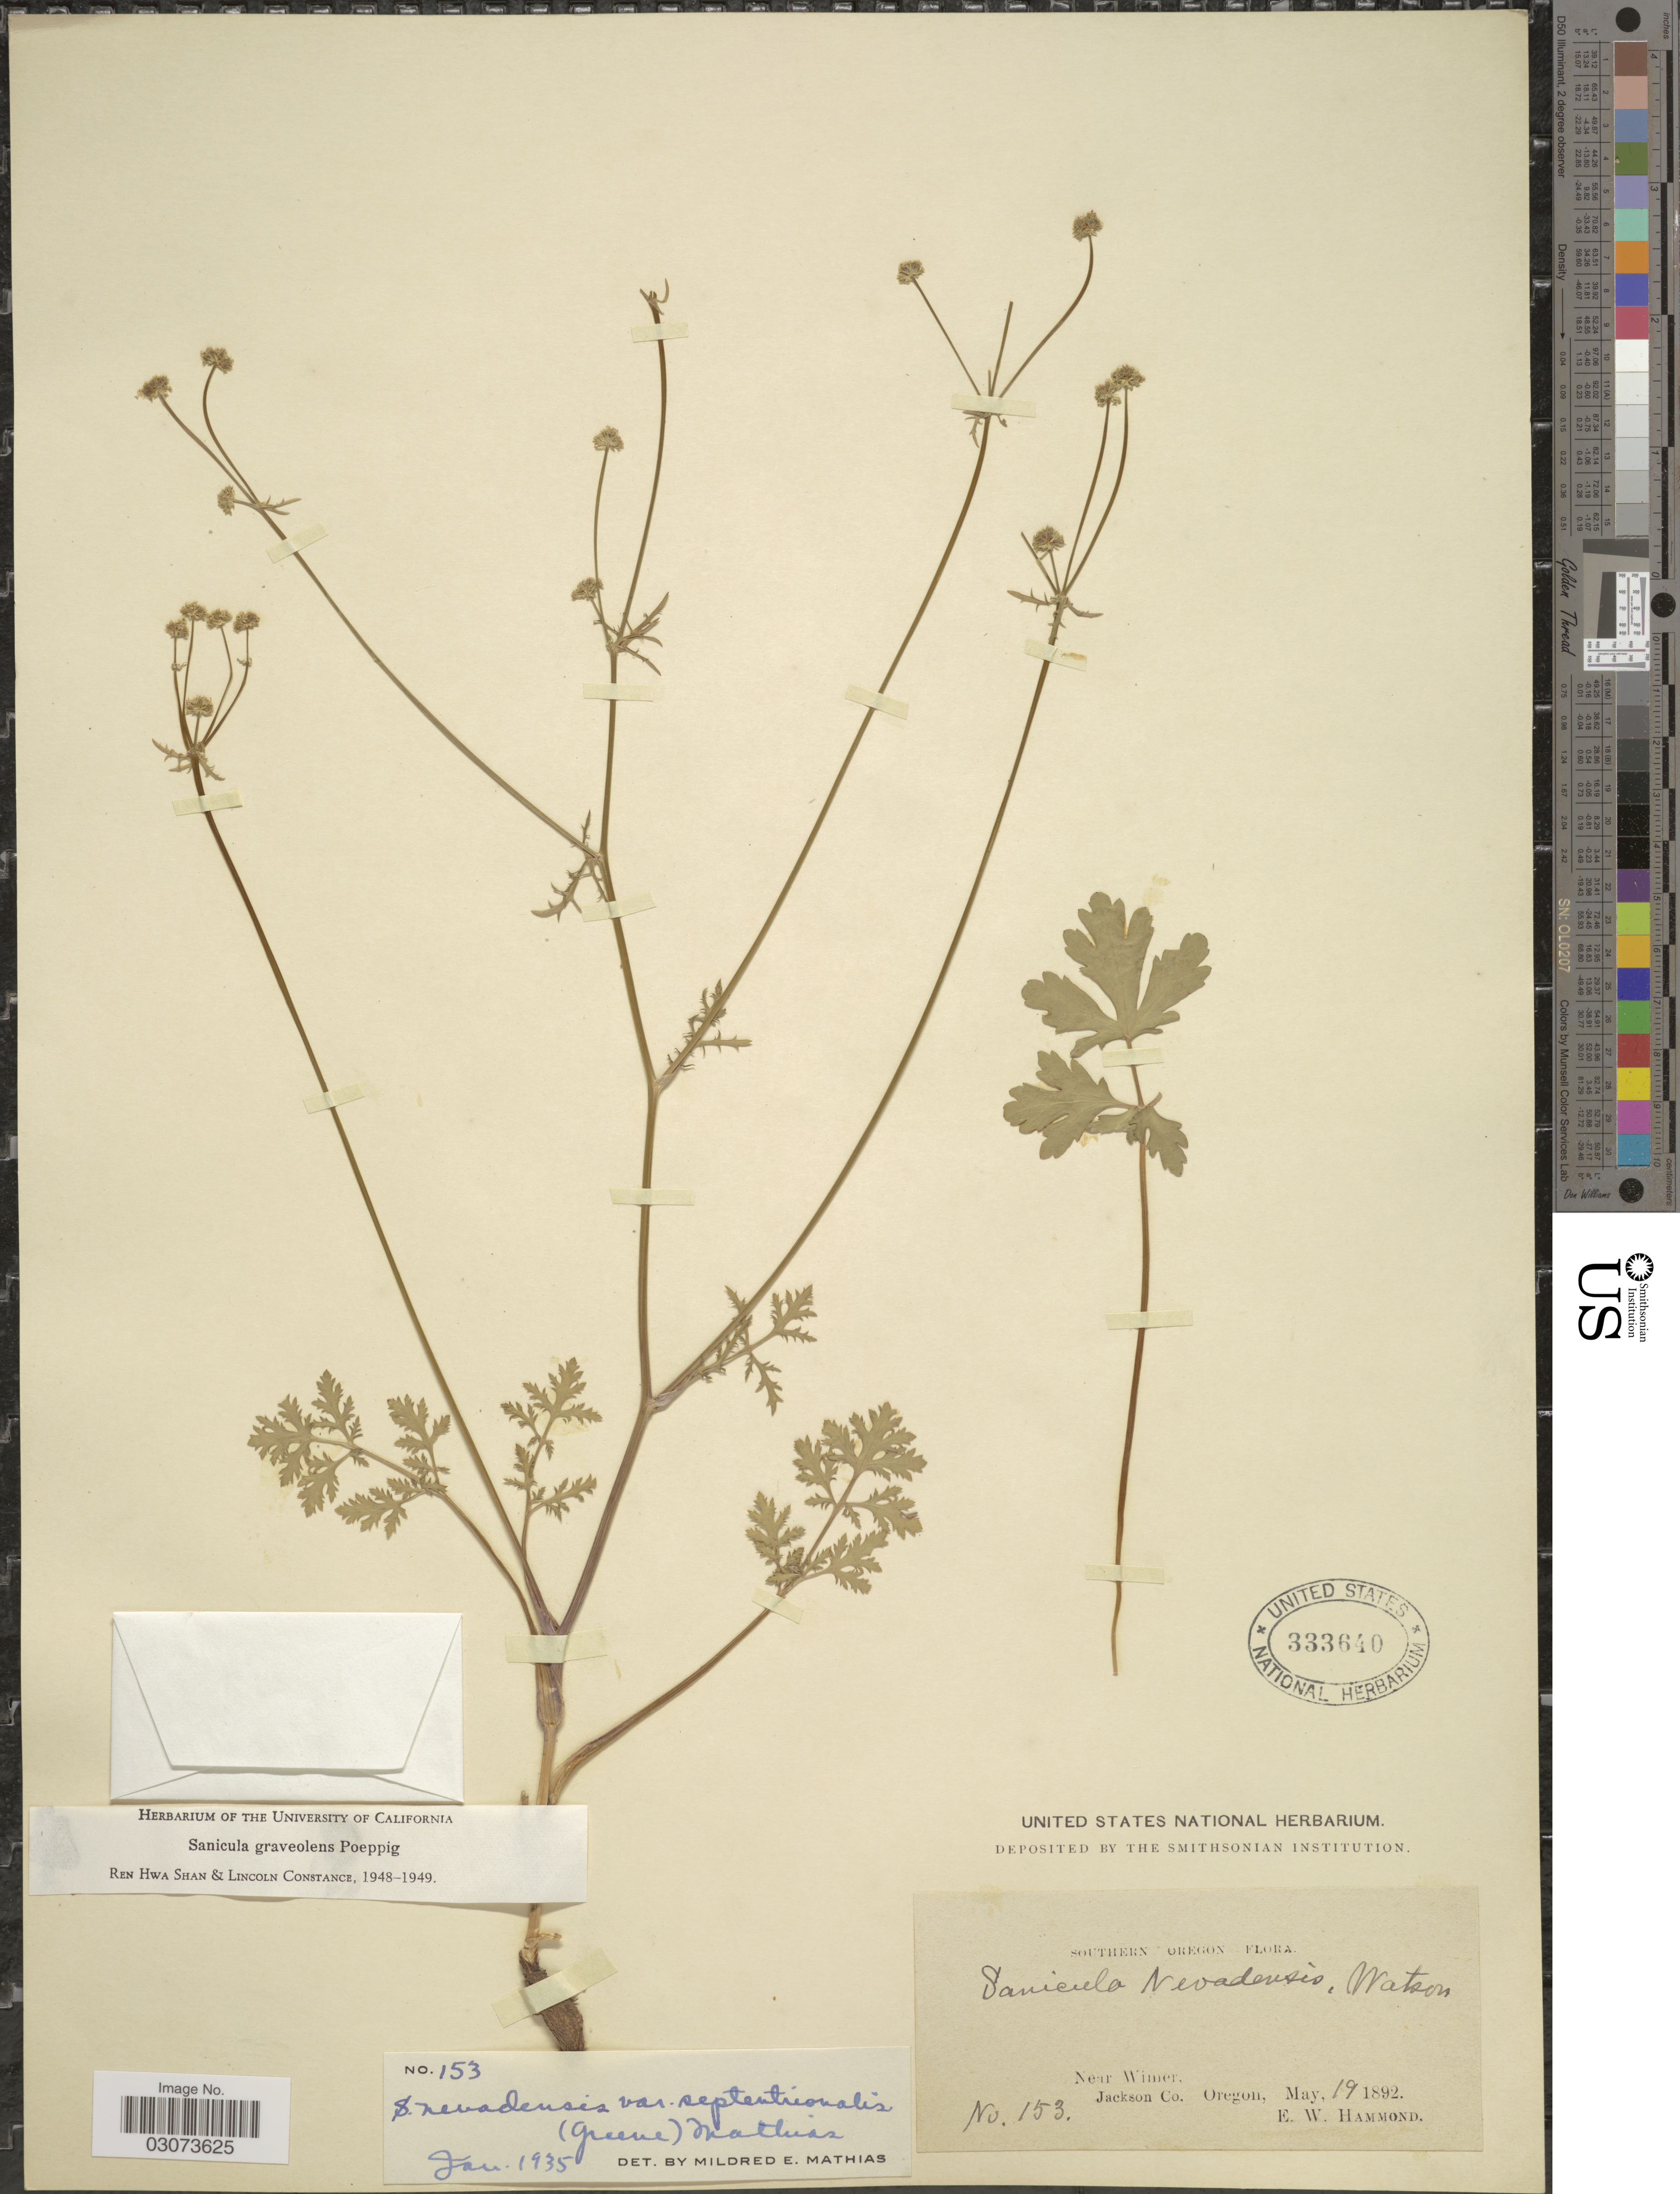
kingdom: Plantae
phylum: Tracheophyta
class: Magnoliopsida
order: Apiales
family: Apiaceae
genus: Sanicula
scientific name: Sanicula graveolens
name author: Poepp. ex DC.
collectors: E. Hammond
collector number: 153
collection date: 1892-05-19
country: United States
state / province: Oregon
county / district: Jackson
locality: Southern Oregon. Near Wimer. Jackson Co.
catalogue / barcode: US 333640